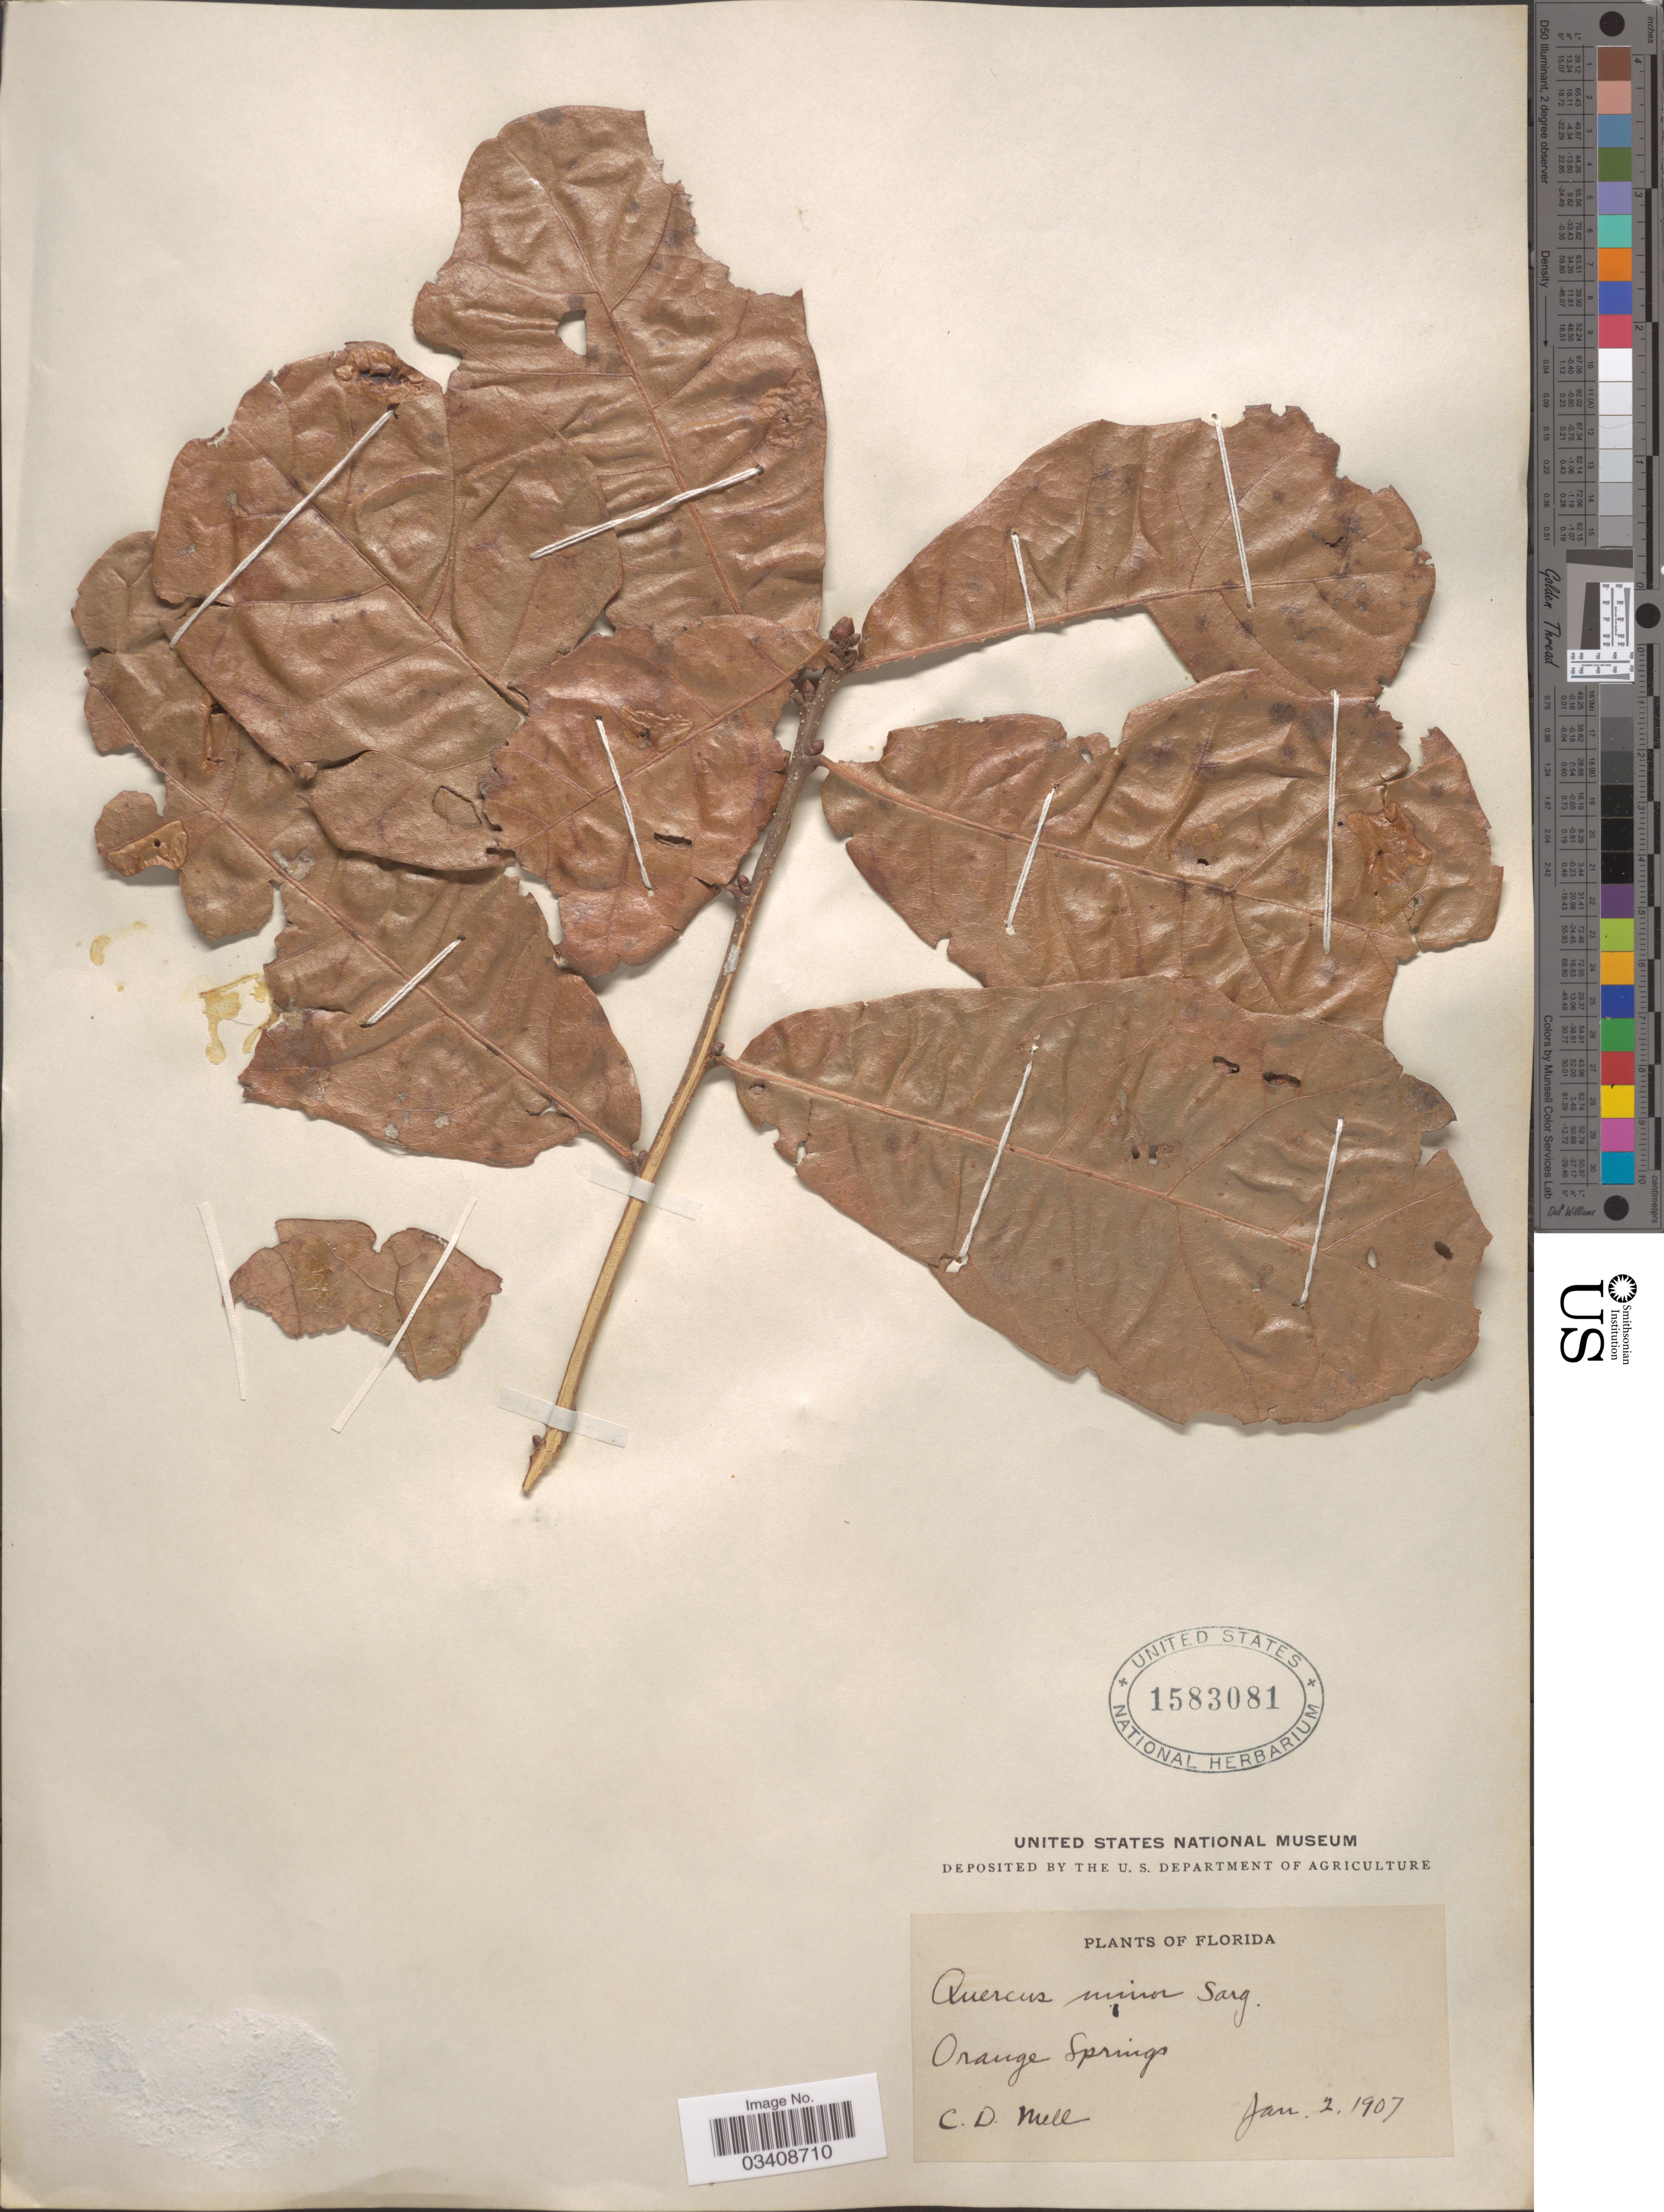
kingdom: Plantae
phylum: Tracheophyta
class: Magnoliopsida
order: Fagales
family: Fagaceae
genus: Quercus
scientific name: Quercus stellata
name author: Wangenh.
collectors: C. D. Mell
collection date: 1907-01-02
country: United States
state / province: Florida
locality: Orange Springs.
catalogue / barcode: US 1583081